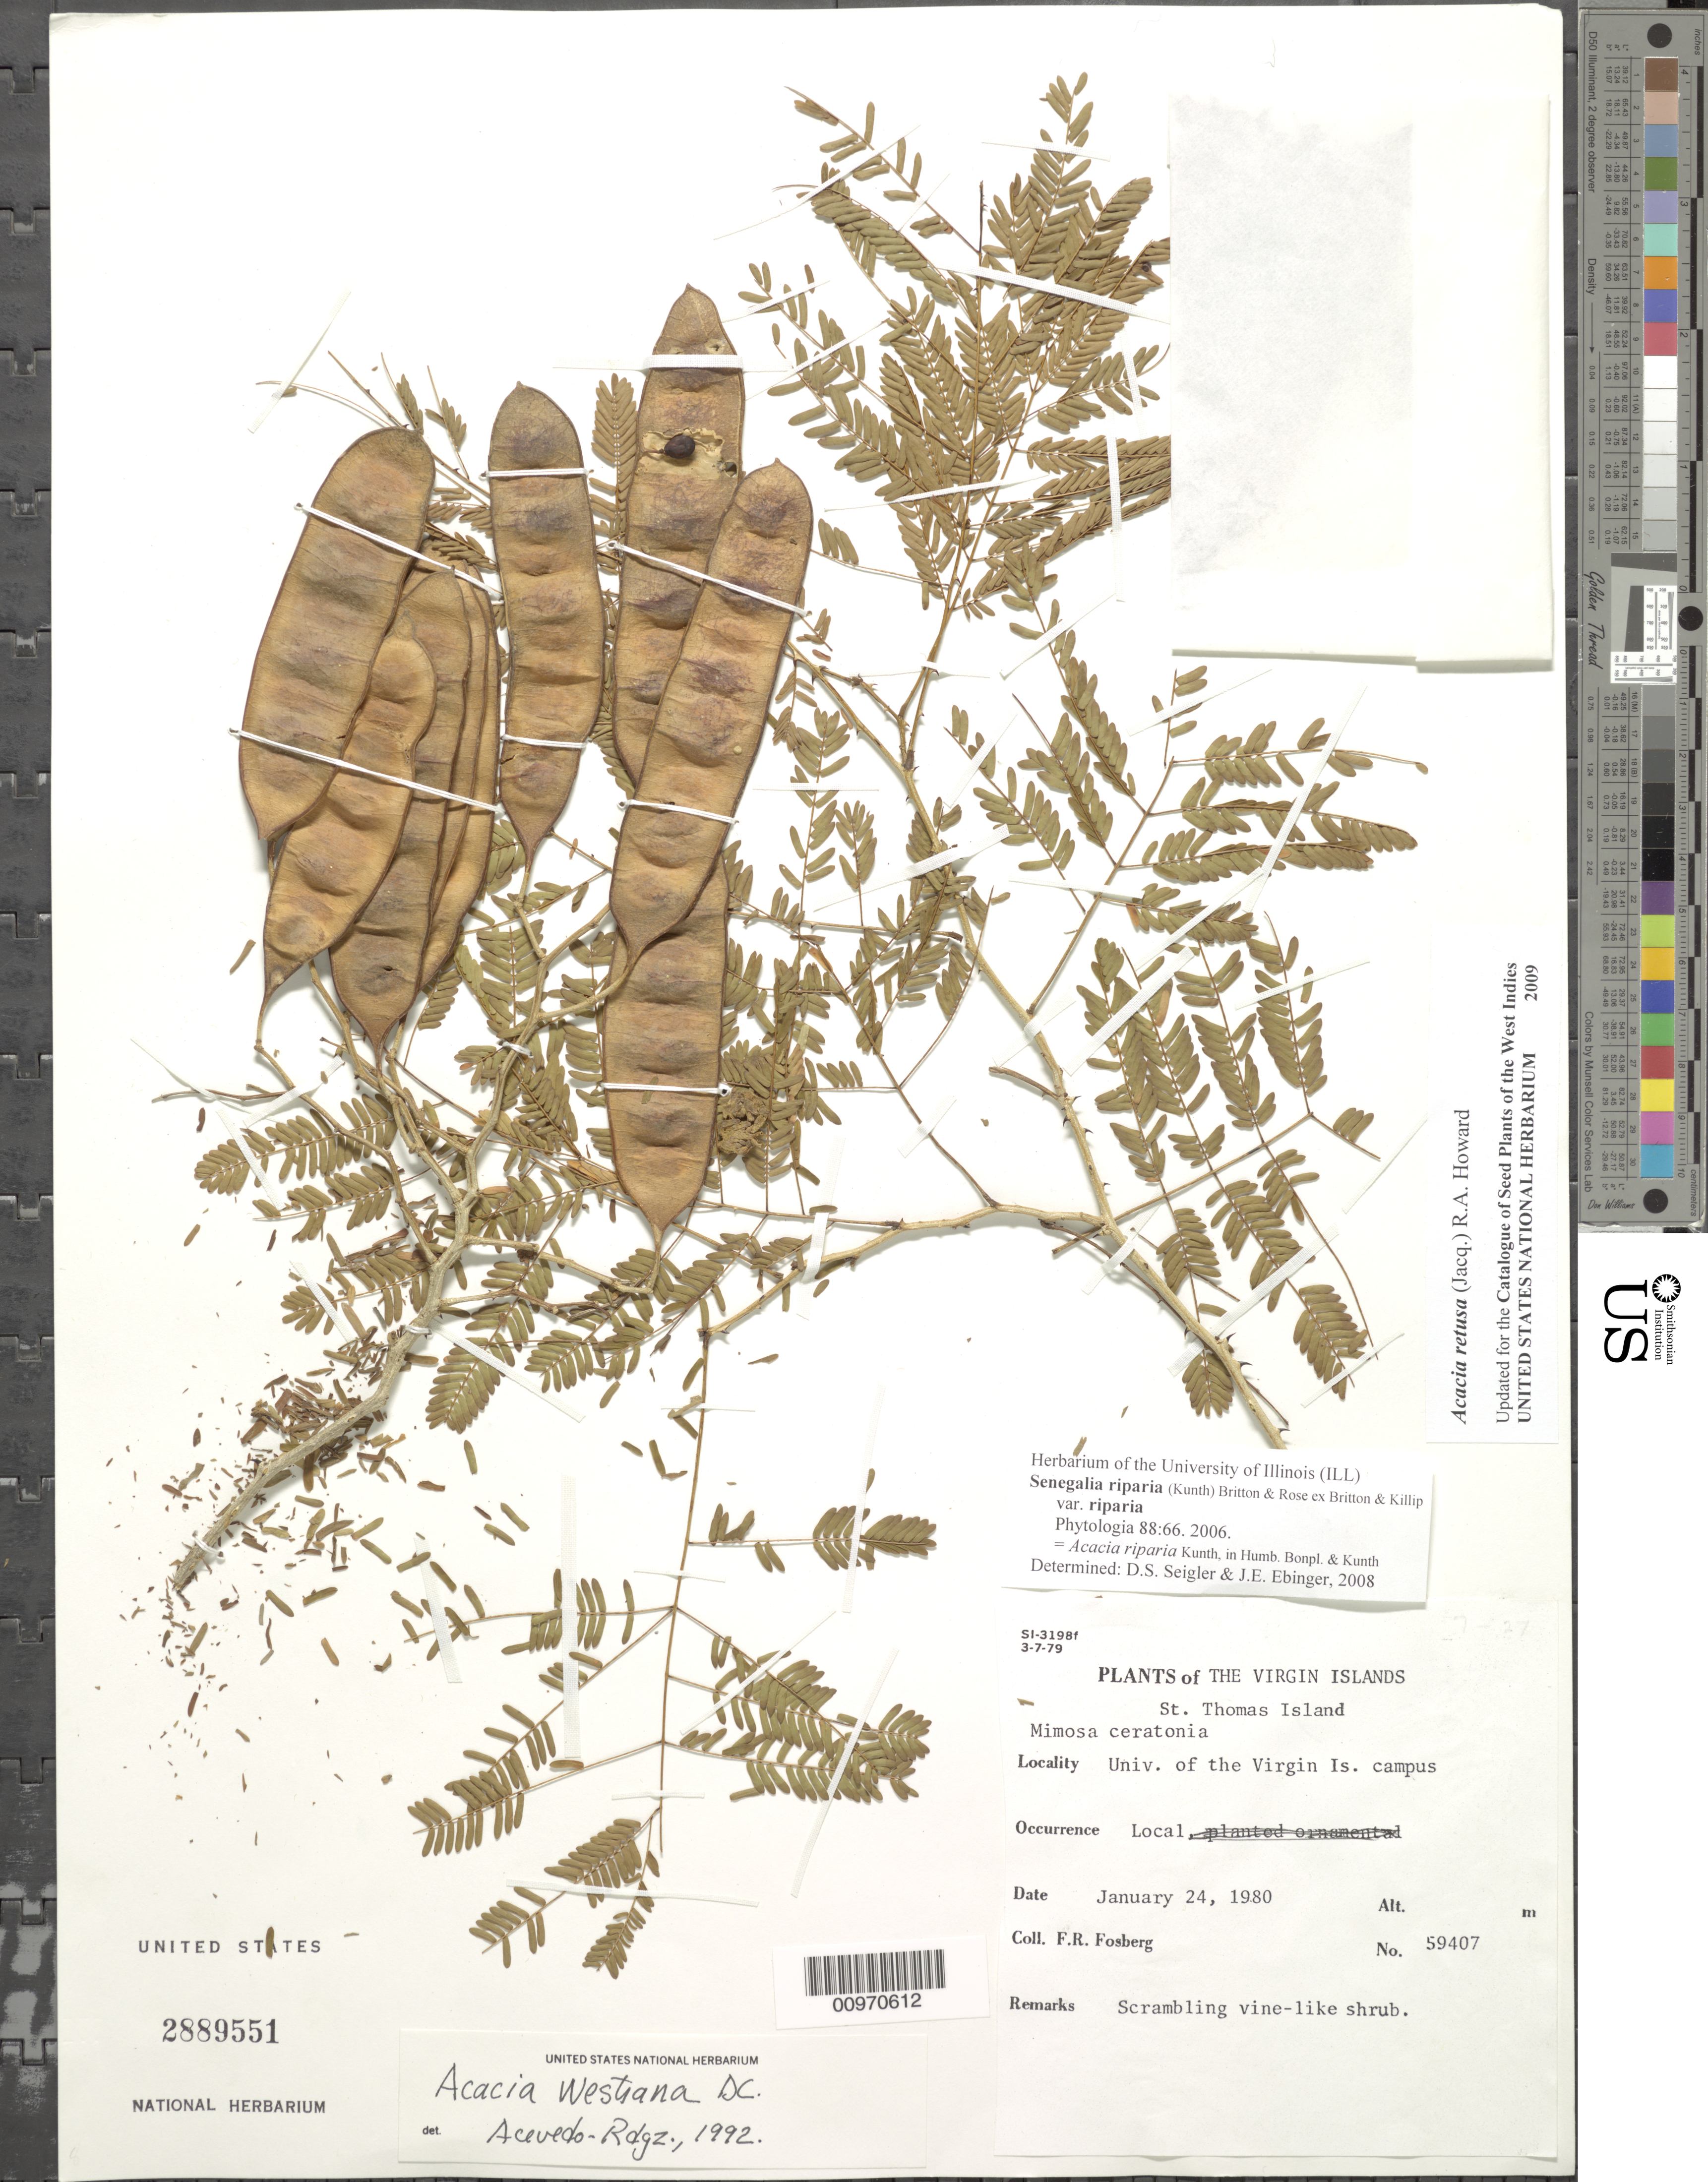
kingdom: Plantae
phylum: Tracheophyta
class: Magnoliopsida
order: Fabales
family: Fabaceae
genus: Senegalia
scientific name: Senegalia riparia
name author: (Kunth) Britton & Rose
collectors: F. R. Fosberg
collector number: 59407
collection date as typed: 24 Jan 1980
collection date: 1980-01-24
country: U.S. Virgin Islands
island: St. Thomas I.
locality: Univ. of the Virgin IS. campus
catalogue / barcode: US 2889551